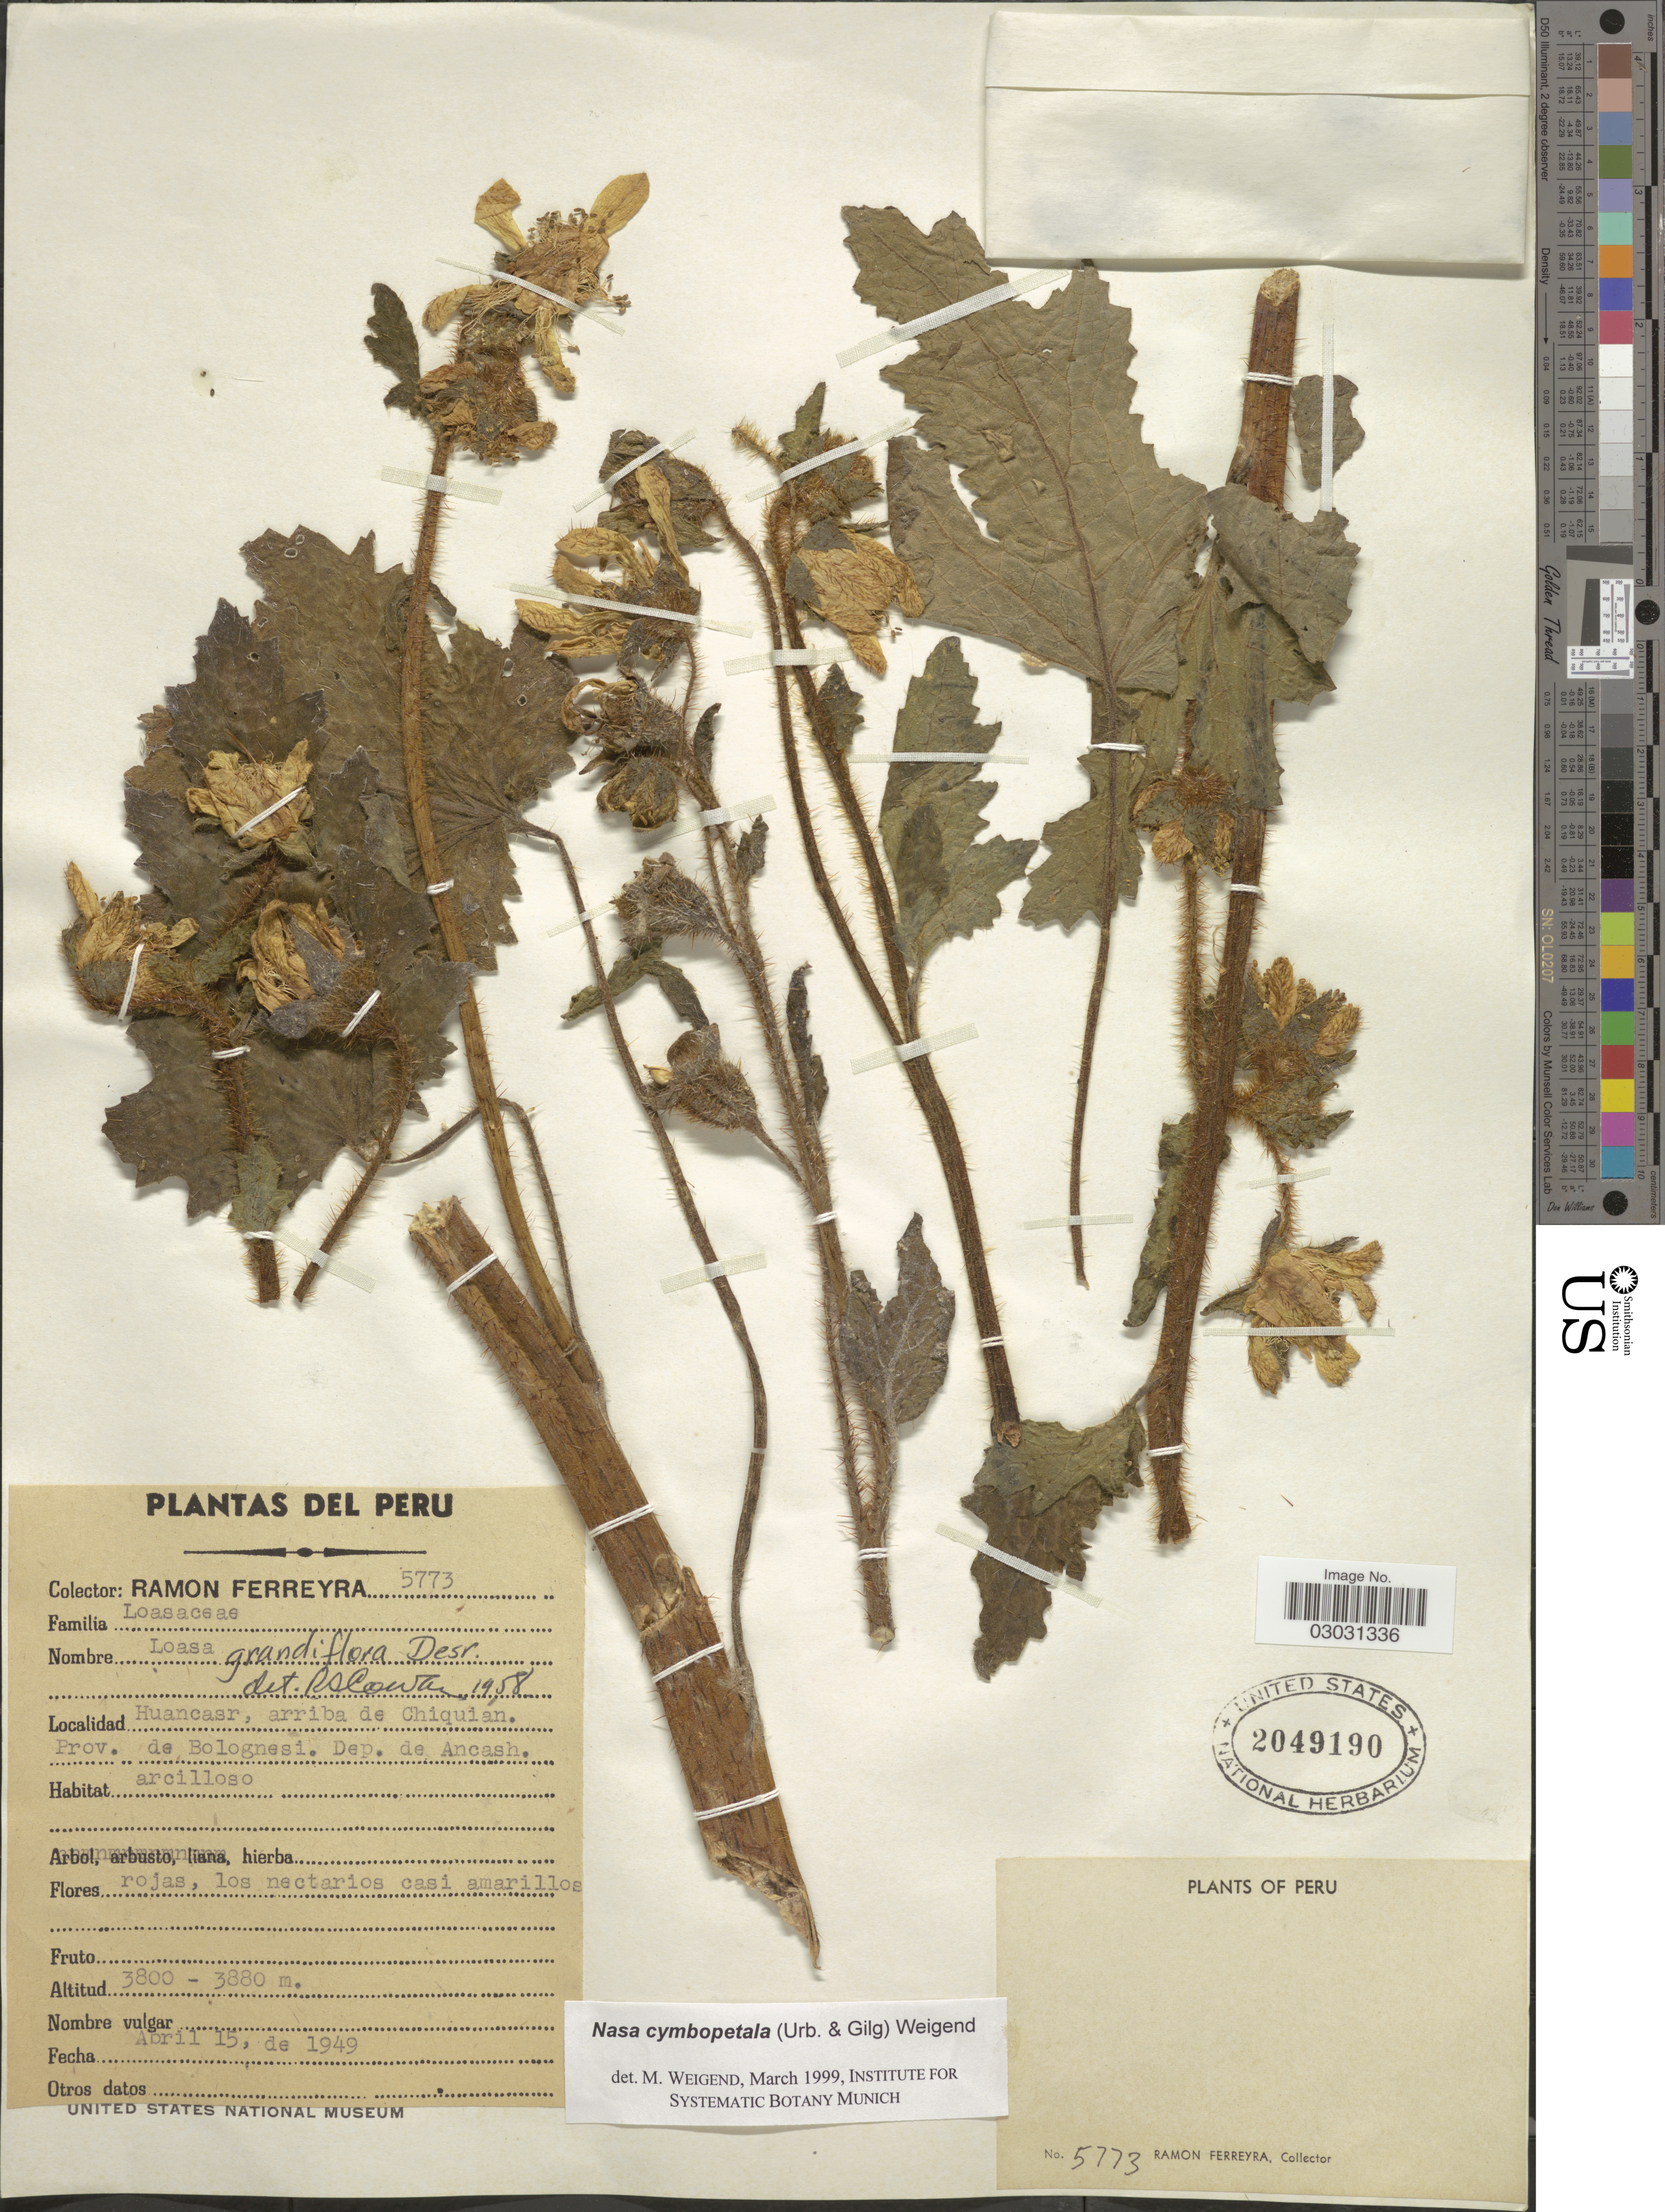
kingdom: Plantae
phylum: Tracheophyta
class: Magnoliopsida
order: Cornales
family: Loasaceae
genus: Nasa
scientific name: Nasa cymbopetala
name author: (Urb. & Gilg) Weigend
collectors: R. A. Ferreyra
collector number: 5773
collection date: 1949-04-15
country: Peru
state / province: Ancash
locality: Huancasr, arriba de Chiquian. Prov. de Bolognesi. Dep. de Ancash.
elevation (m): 3800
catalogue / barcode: US 2049190